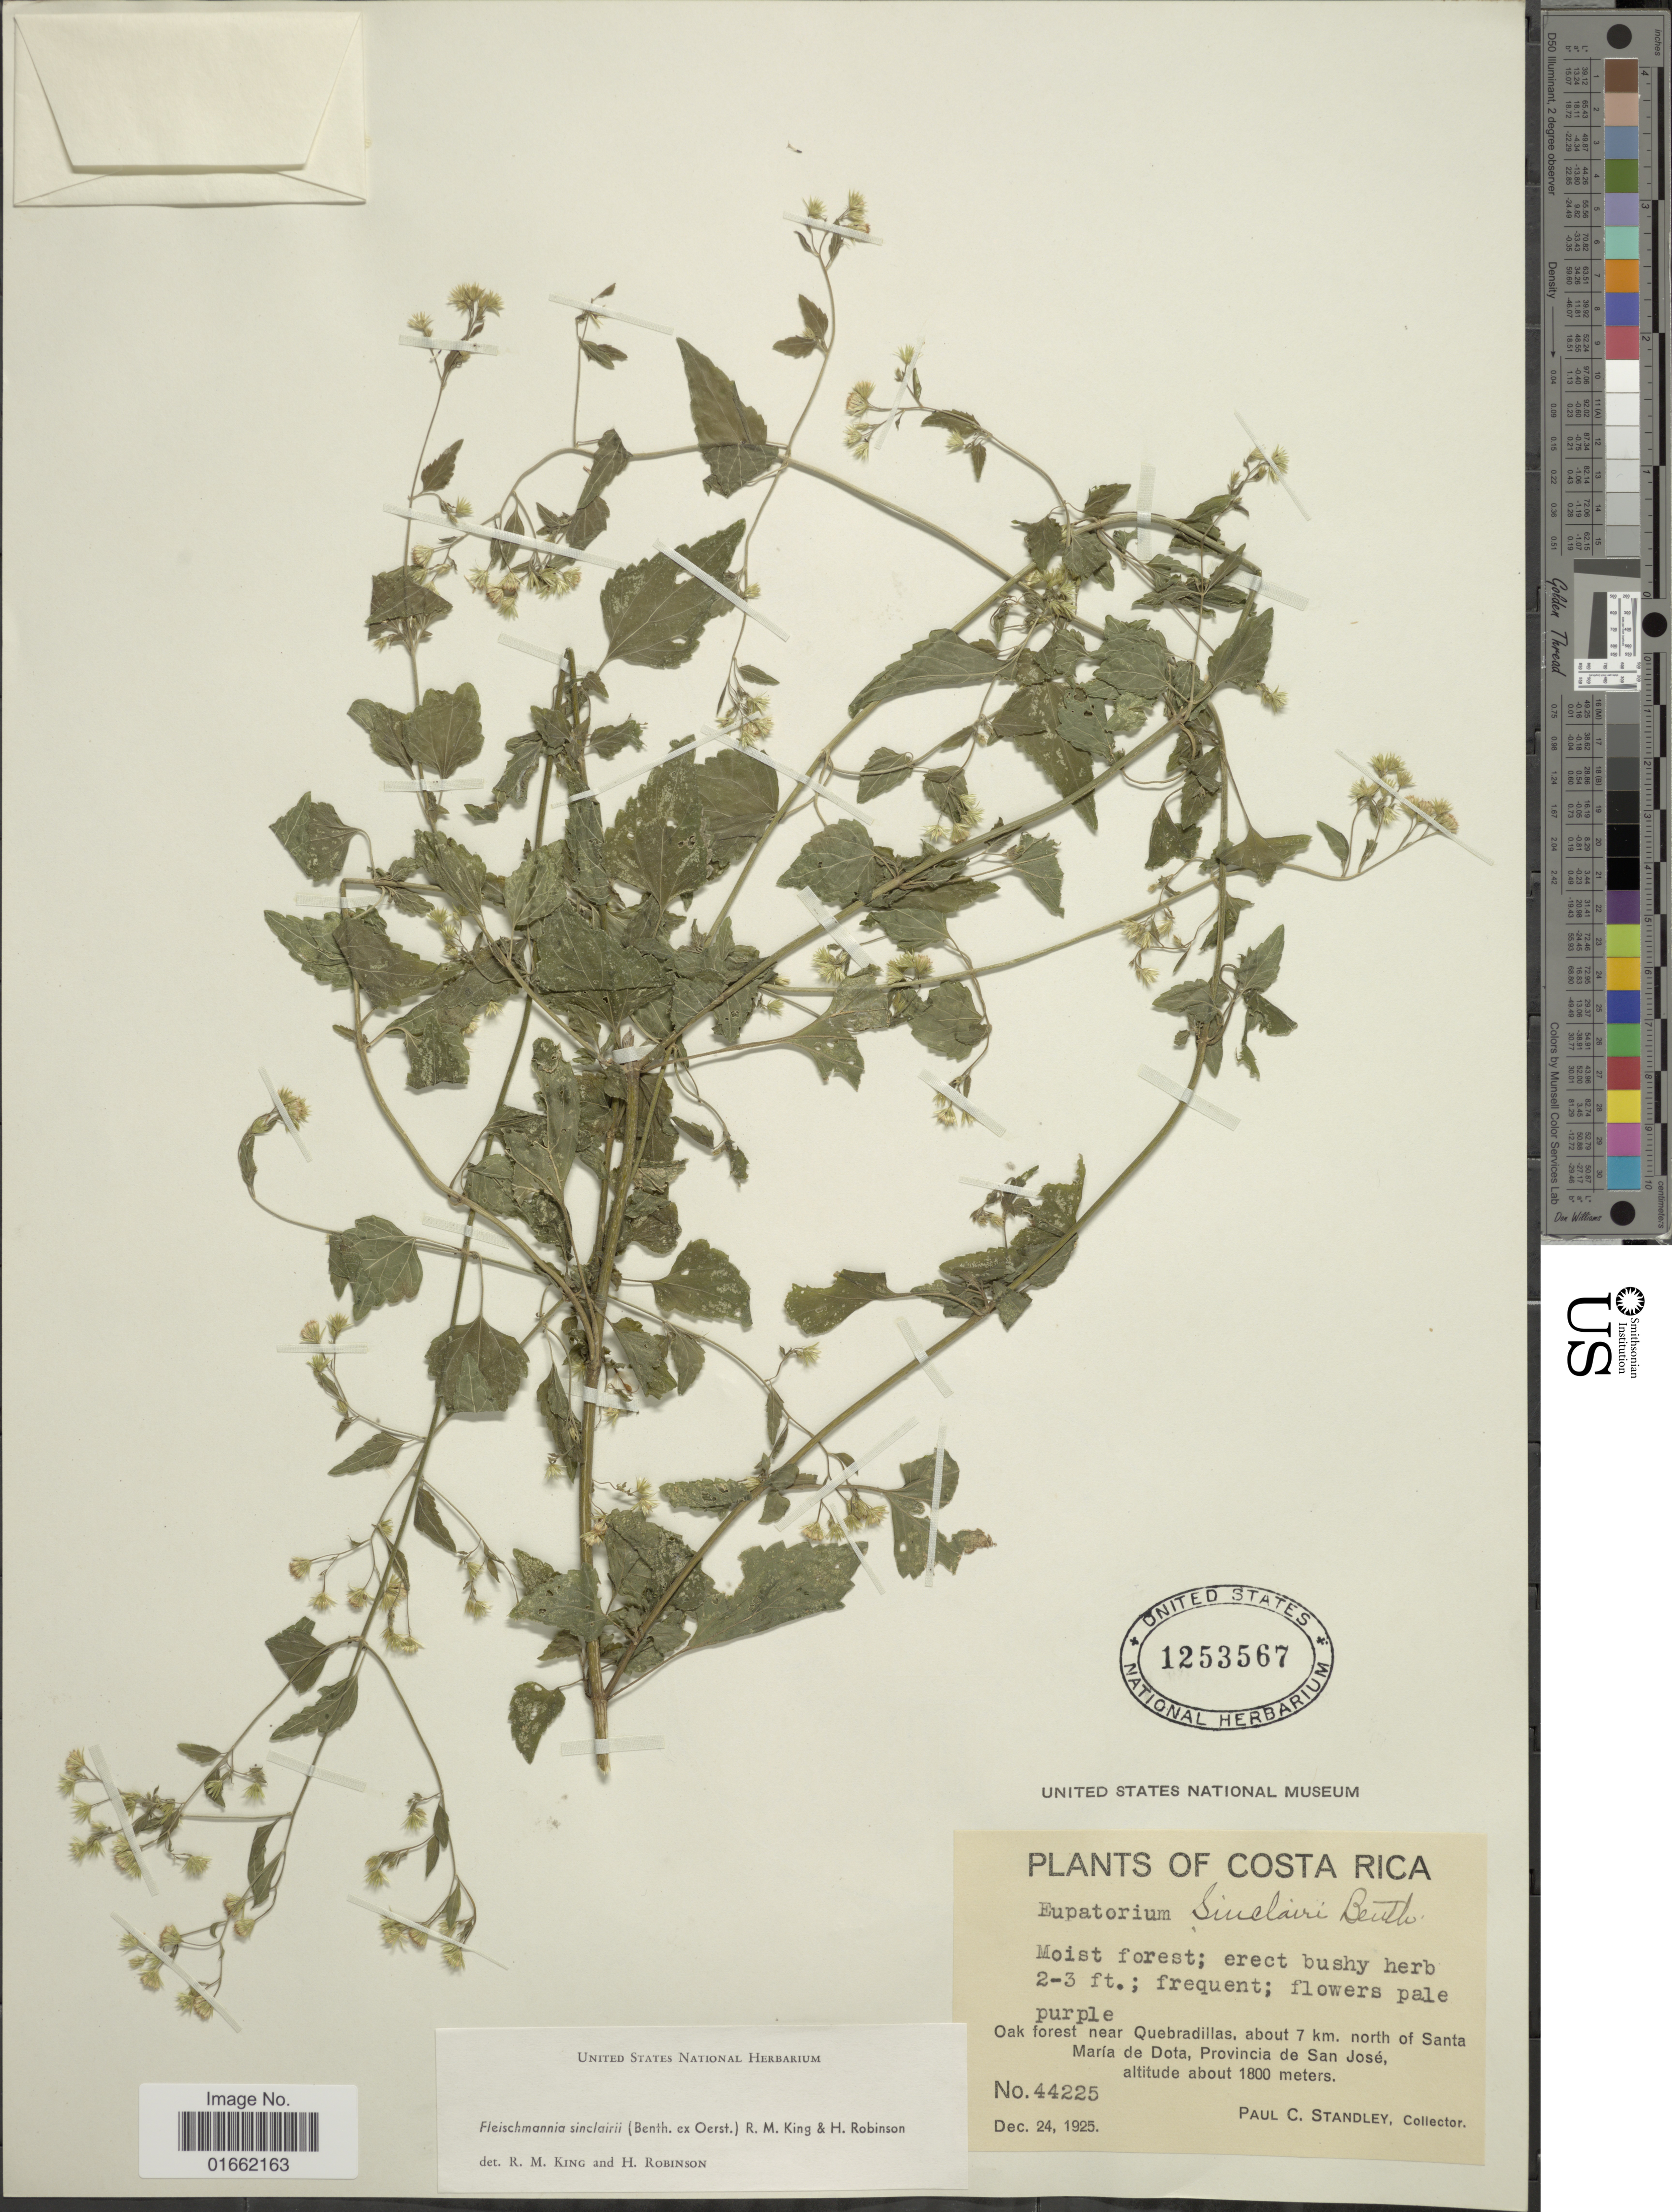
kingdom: Plantae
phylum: Tracheophyta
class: Magnoliopsida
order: Asterales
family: Asteraceae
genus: Fleischmannia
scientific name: Fleischmannia sinclairii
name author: (Benth. ex Oerst.) R.M. King & H. Rob.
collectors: P. C. Standley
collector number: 44225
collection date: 1925-12-24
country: Costa Rica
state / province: San José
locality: Oak forest near Quebradillas, about 7 km. north of Santa Maria de Dota, Provincia de San José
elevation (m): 1800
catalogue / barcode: US 1253567